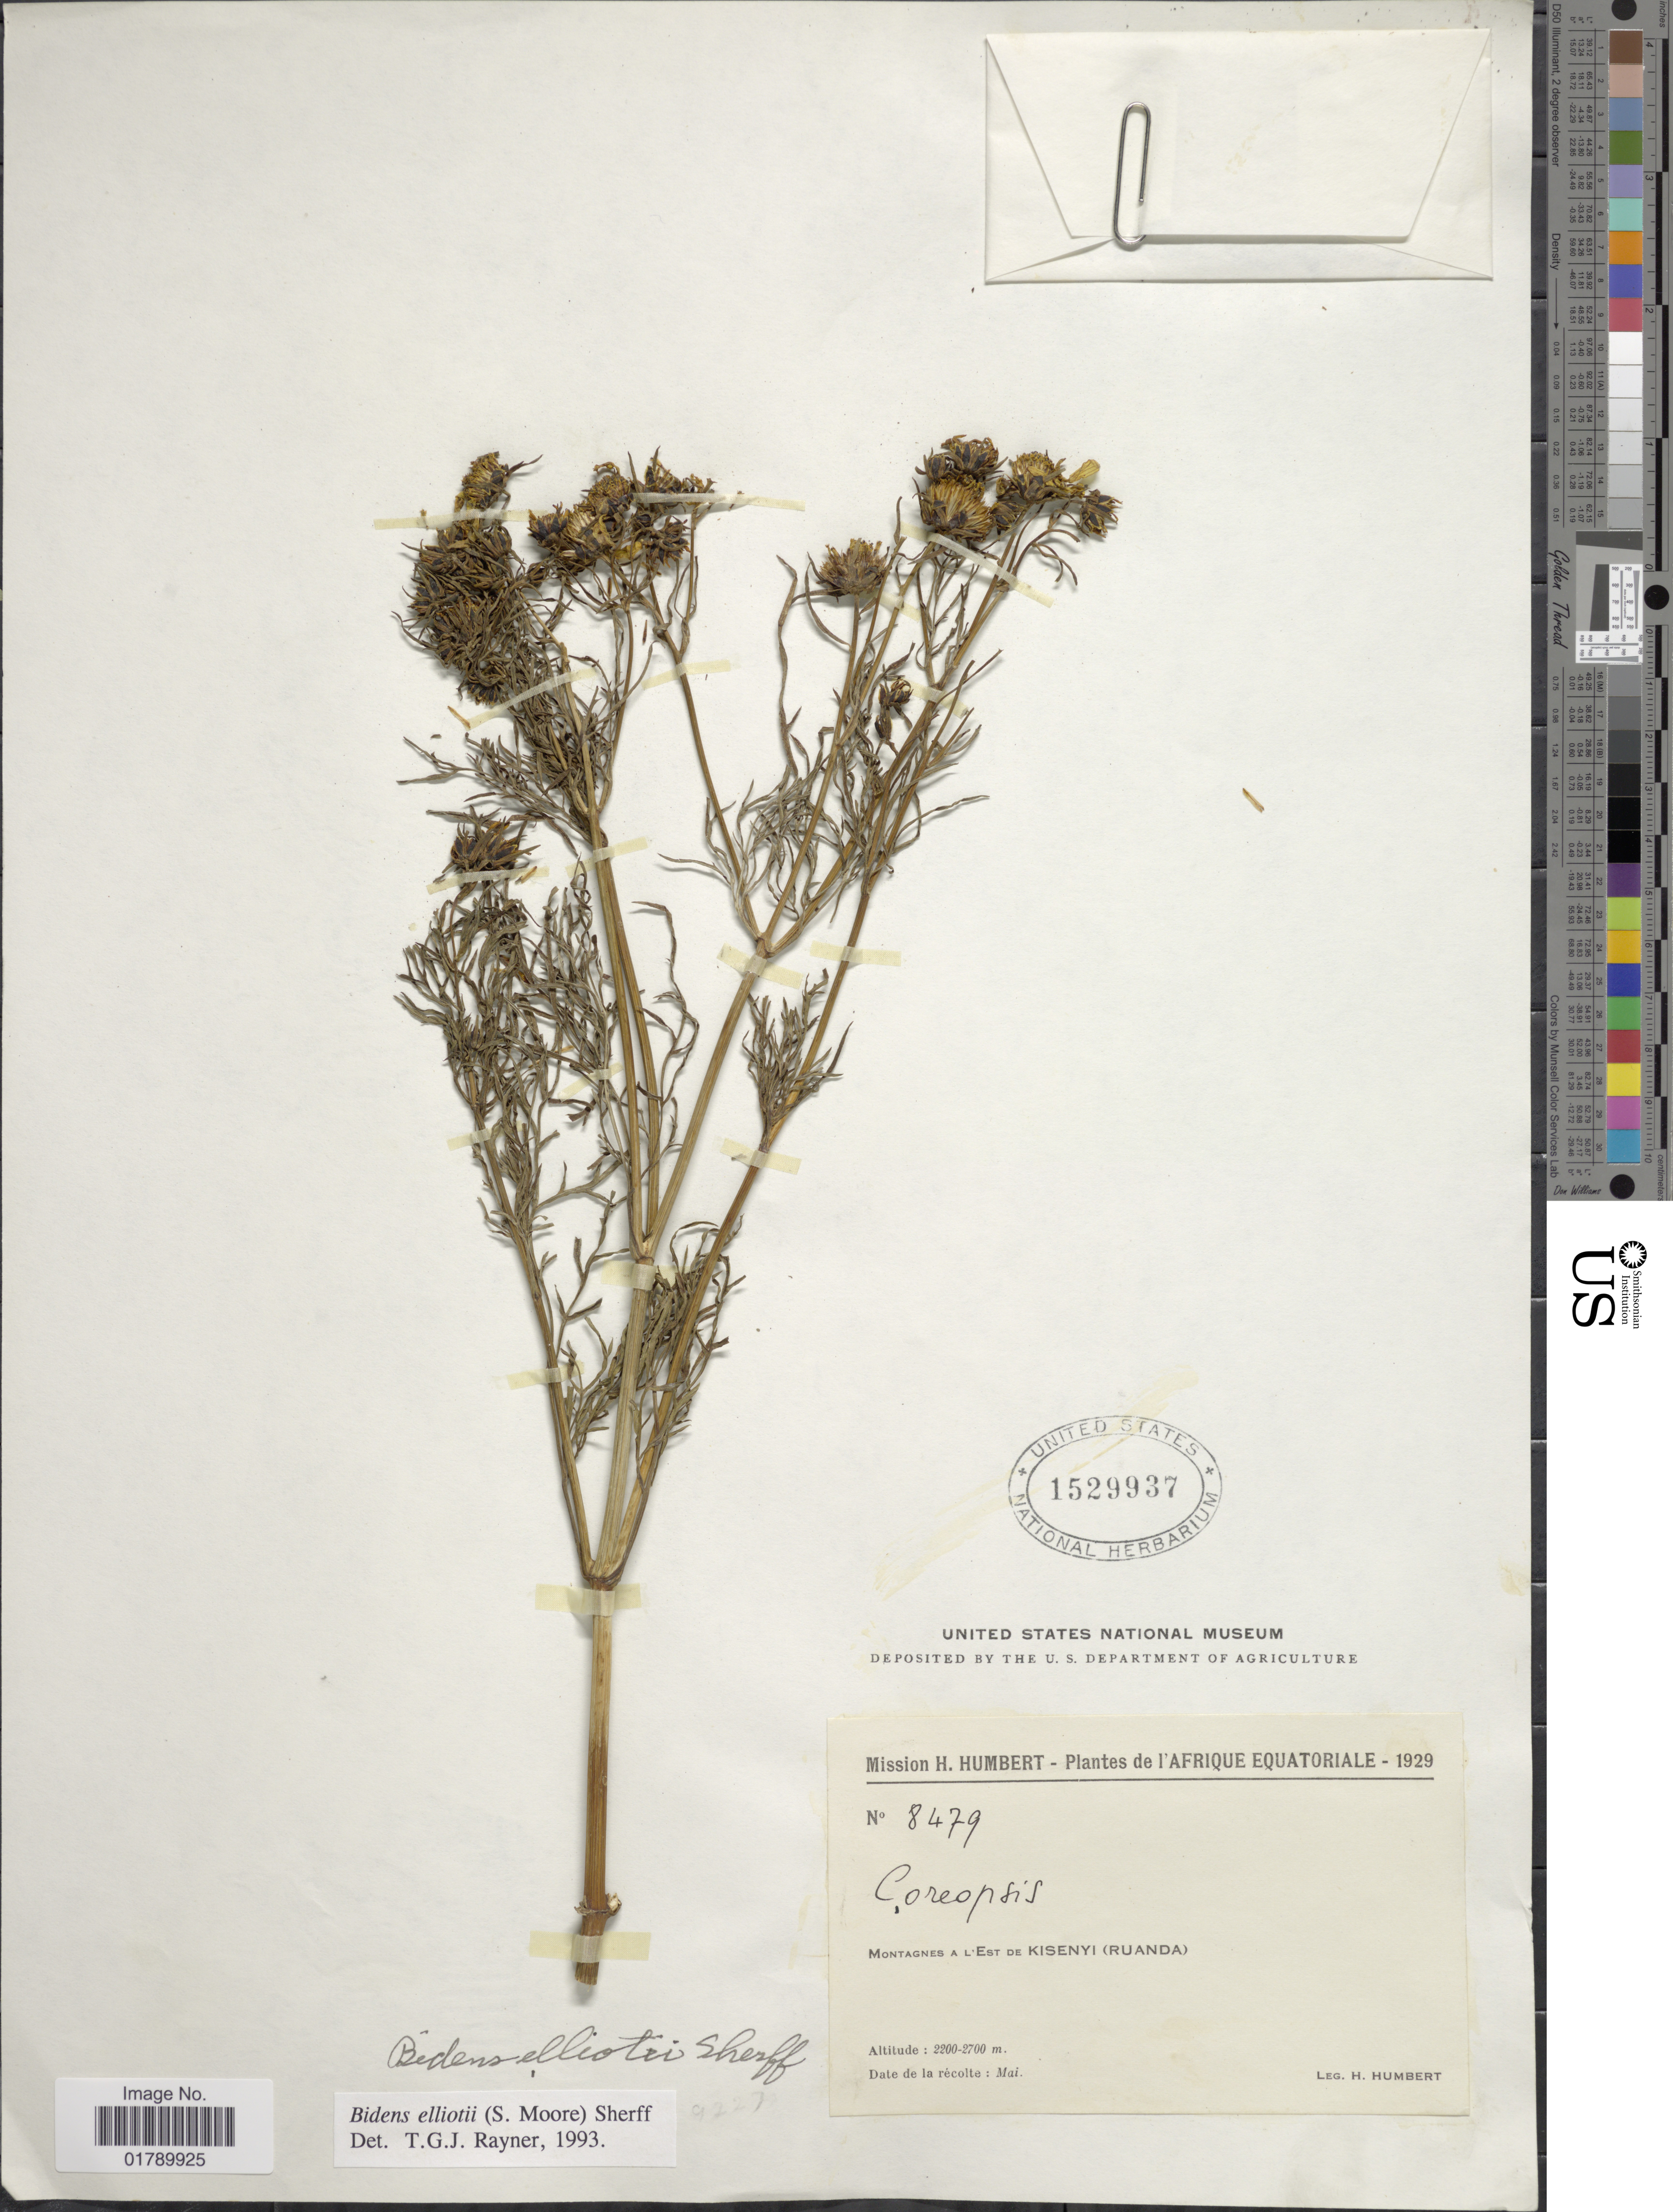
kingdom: Plantae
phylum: Tracheophyta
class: Magnoliopsida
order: Asterales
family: Asteraceae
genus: Bidens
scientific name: Bidens elliotii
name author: (S. Moore) Sherff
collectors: H. Humbert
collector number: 8479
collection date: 1929-05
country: Rwanda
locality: Montagnes a L'Est de Kisenyi (Ruanda)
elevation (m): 2200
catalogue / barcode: US 1529937